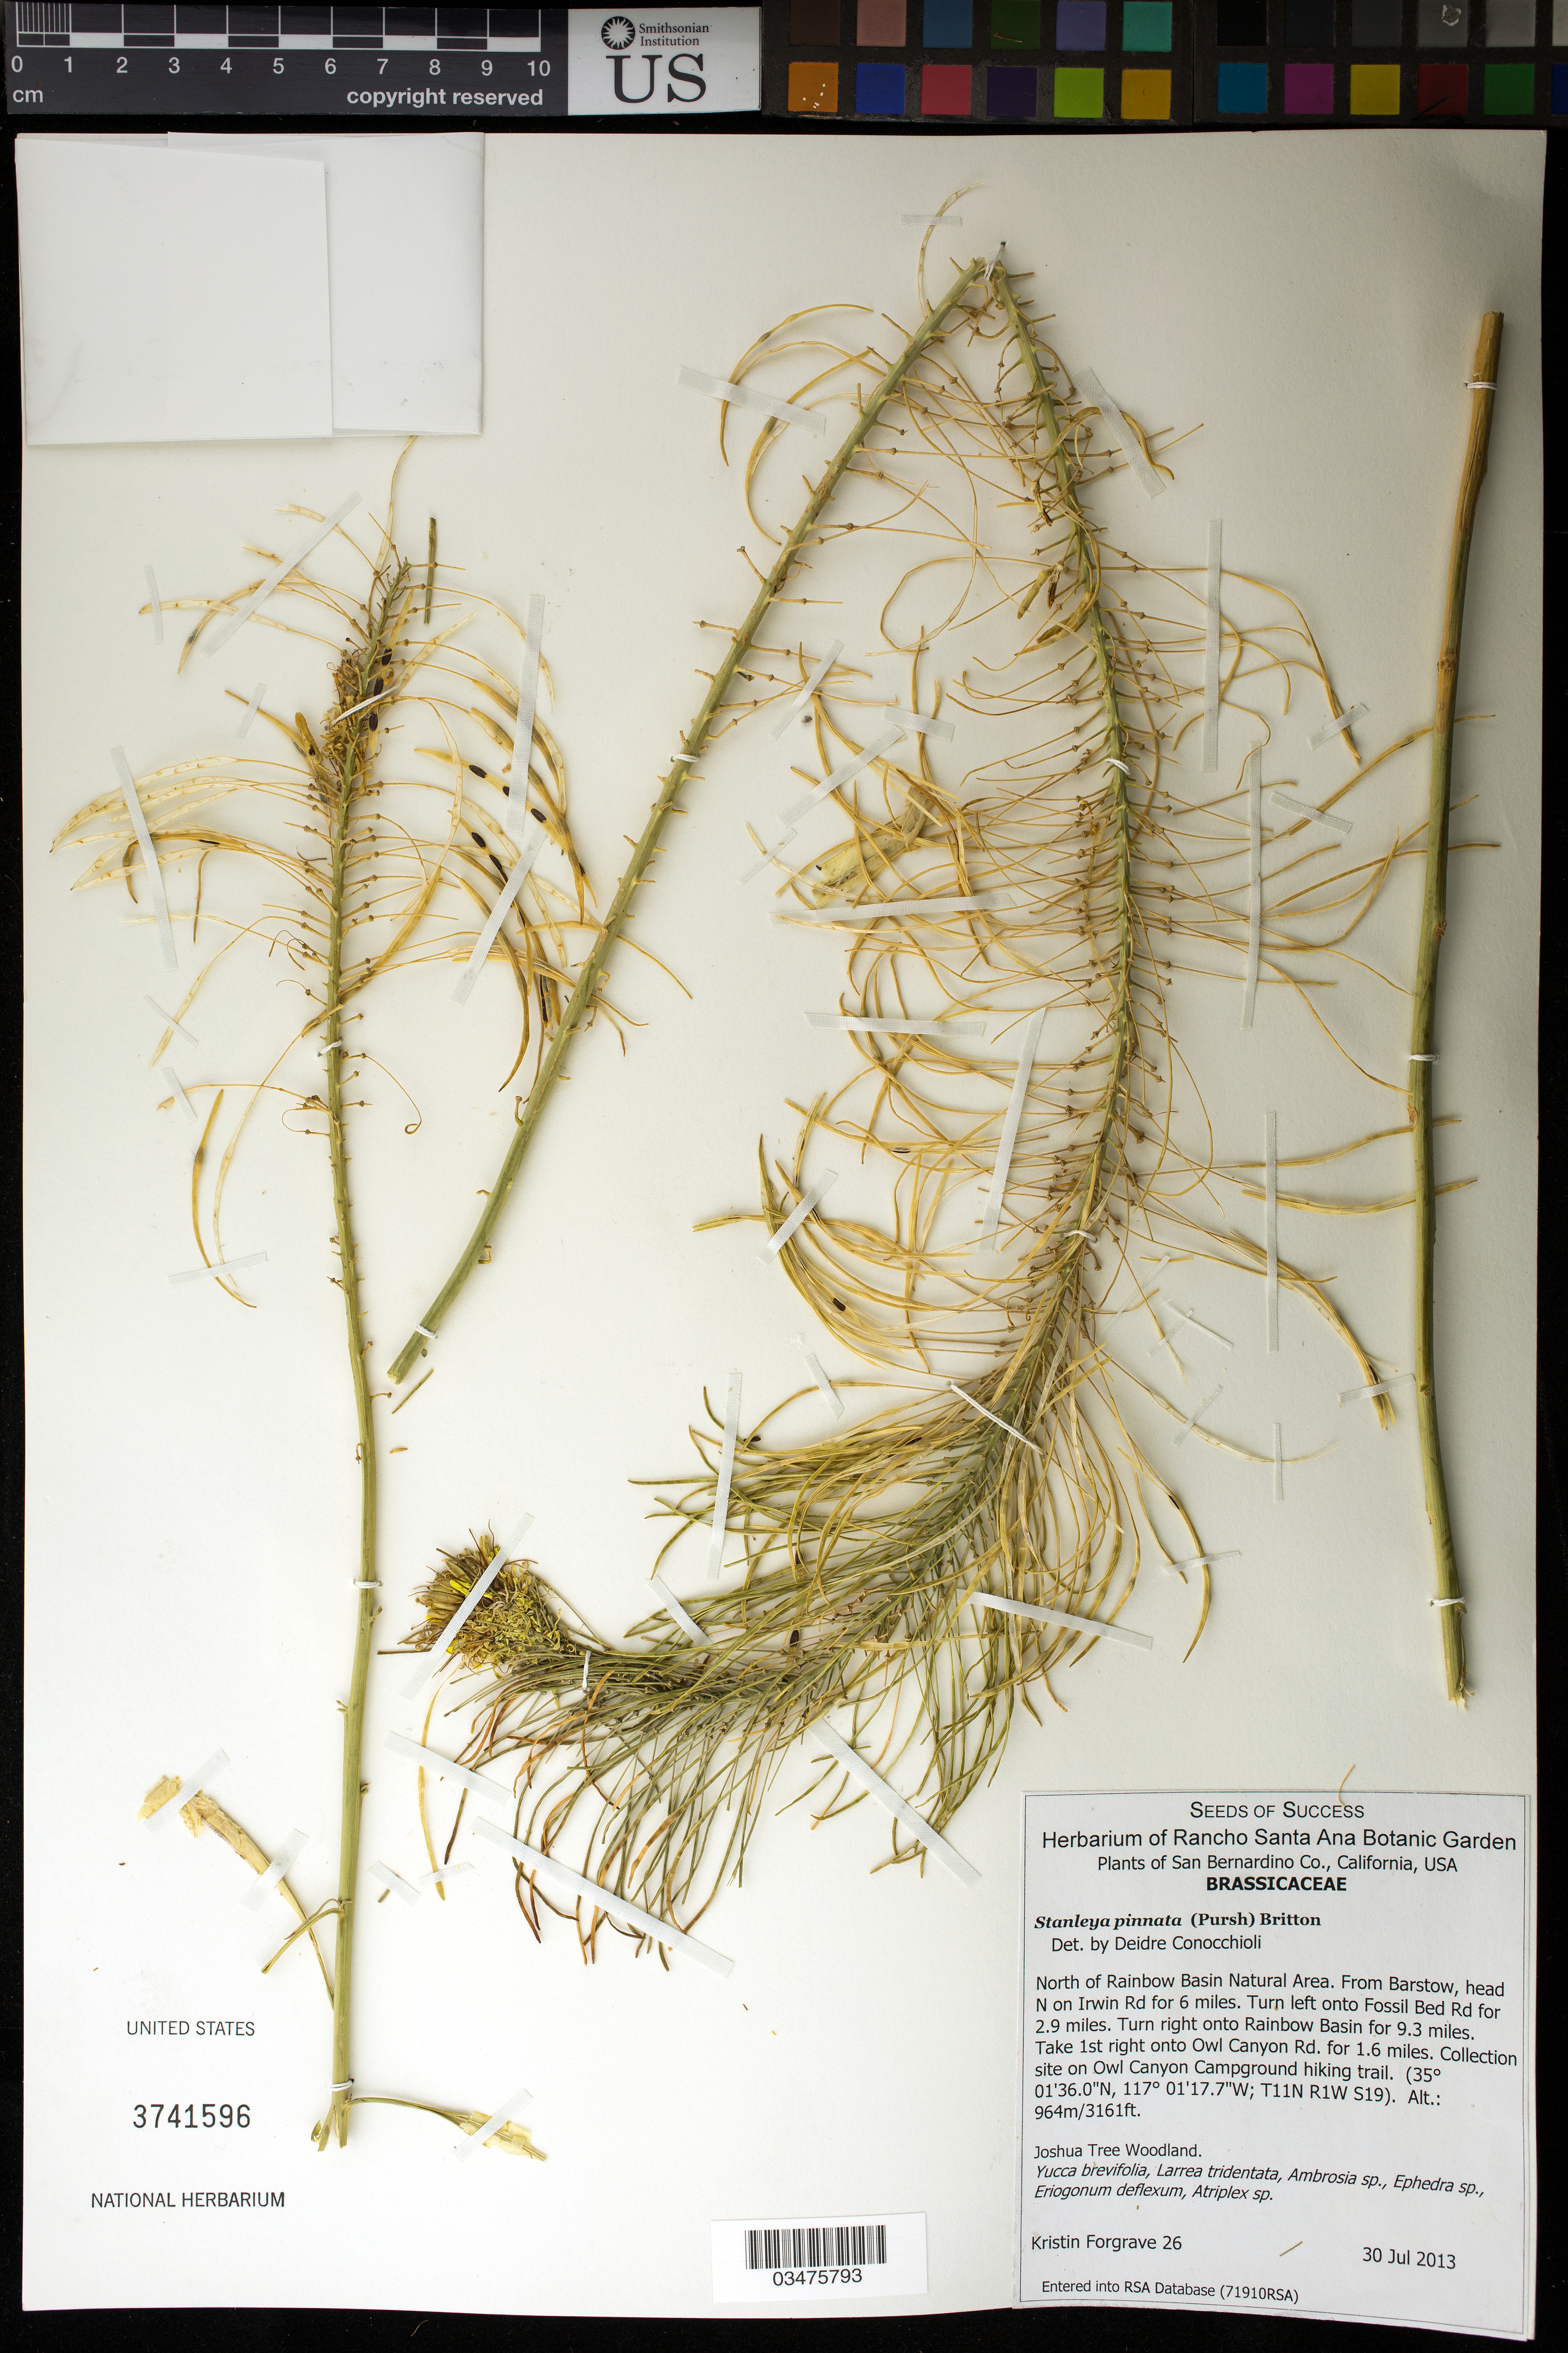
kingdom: Plantae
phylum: Tracheophyta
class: Magnoliopsida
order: Brassicales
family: Brassicaceae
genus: Stanleya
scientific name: Stanleya pinnata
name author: (Pursh) Britton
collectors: K. Forgrave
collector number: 26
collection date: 2013-07-30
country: United States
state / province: California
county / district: San Bernardino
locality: N of Rainbow Basin Natural Area, Owl Canyon Campground hiking trail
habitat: Johua Tree Woodland.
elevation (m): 964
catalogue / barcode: US 3741596